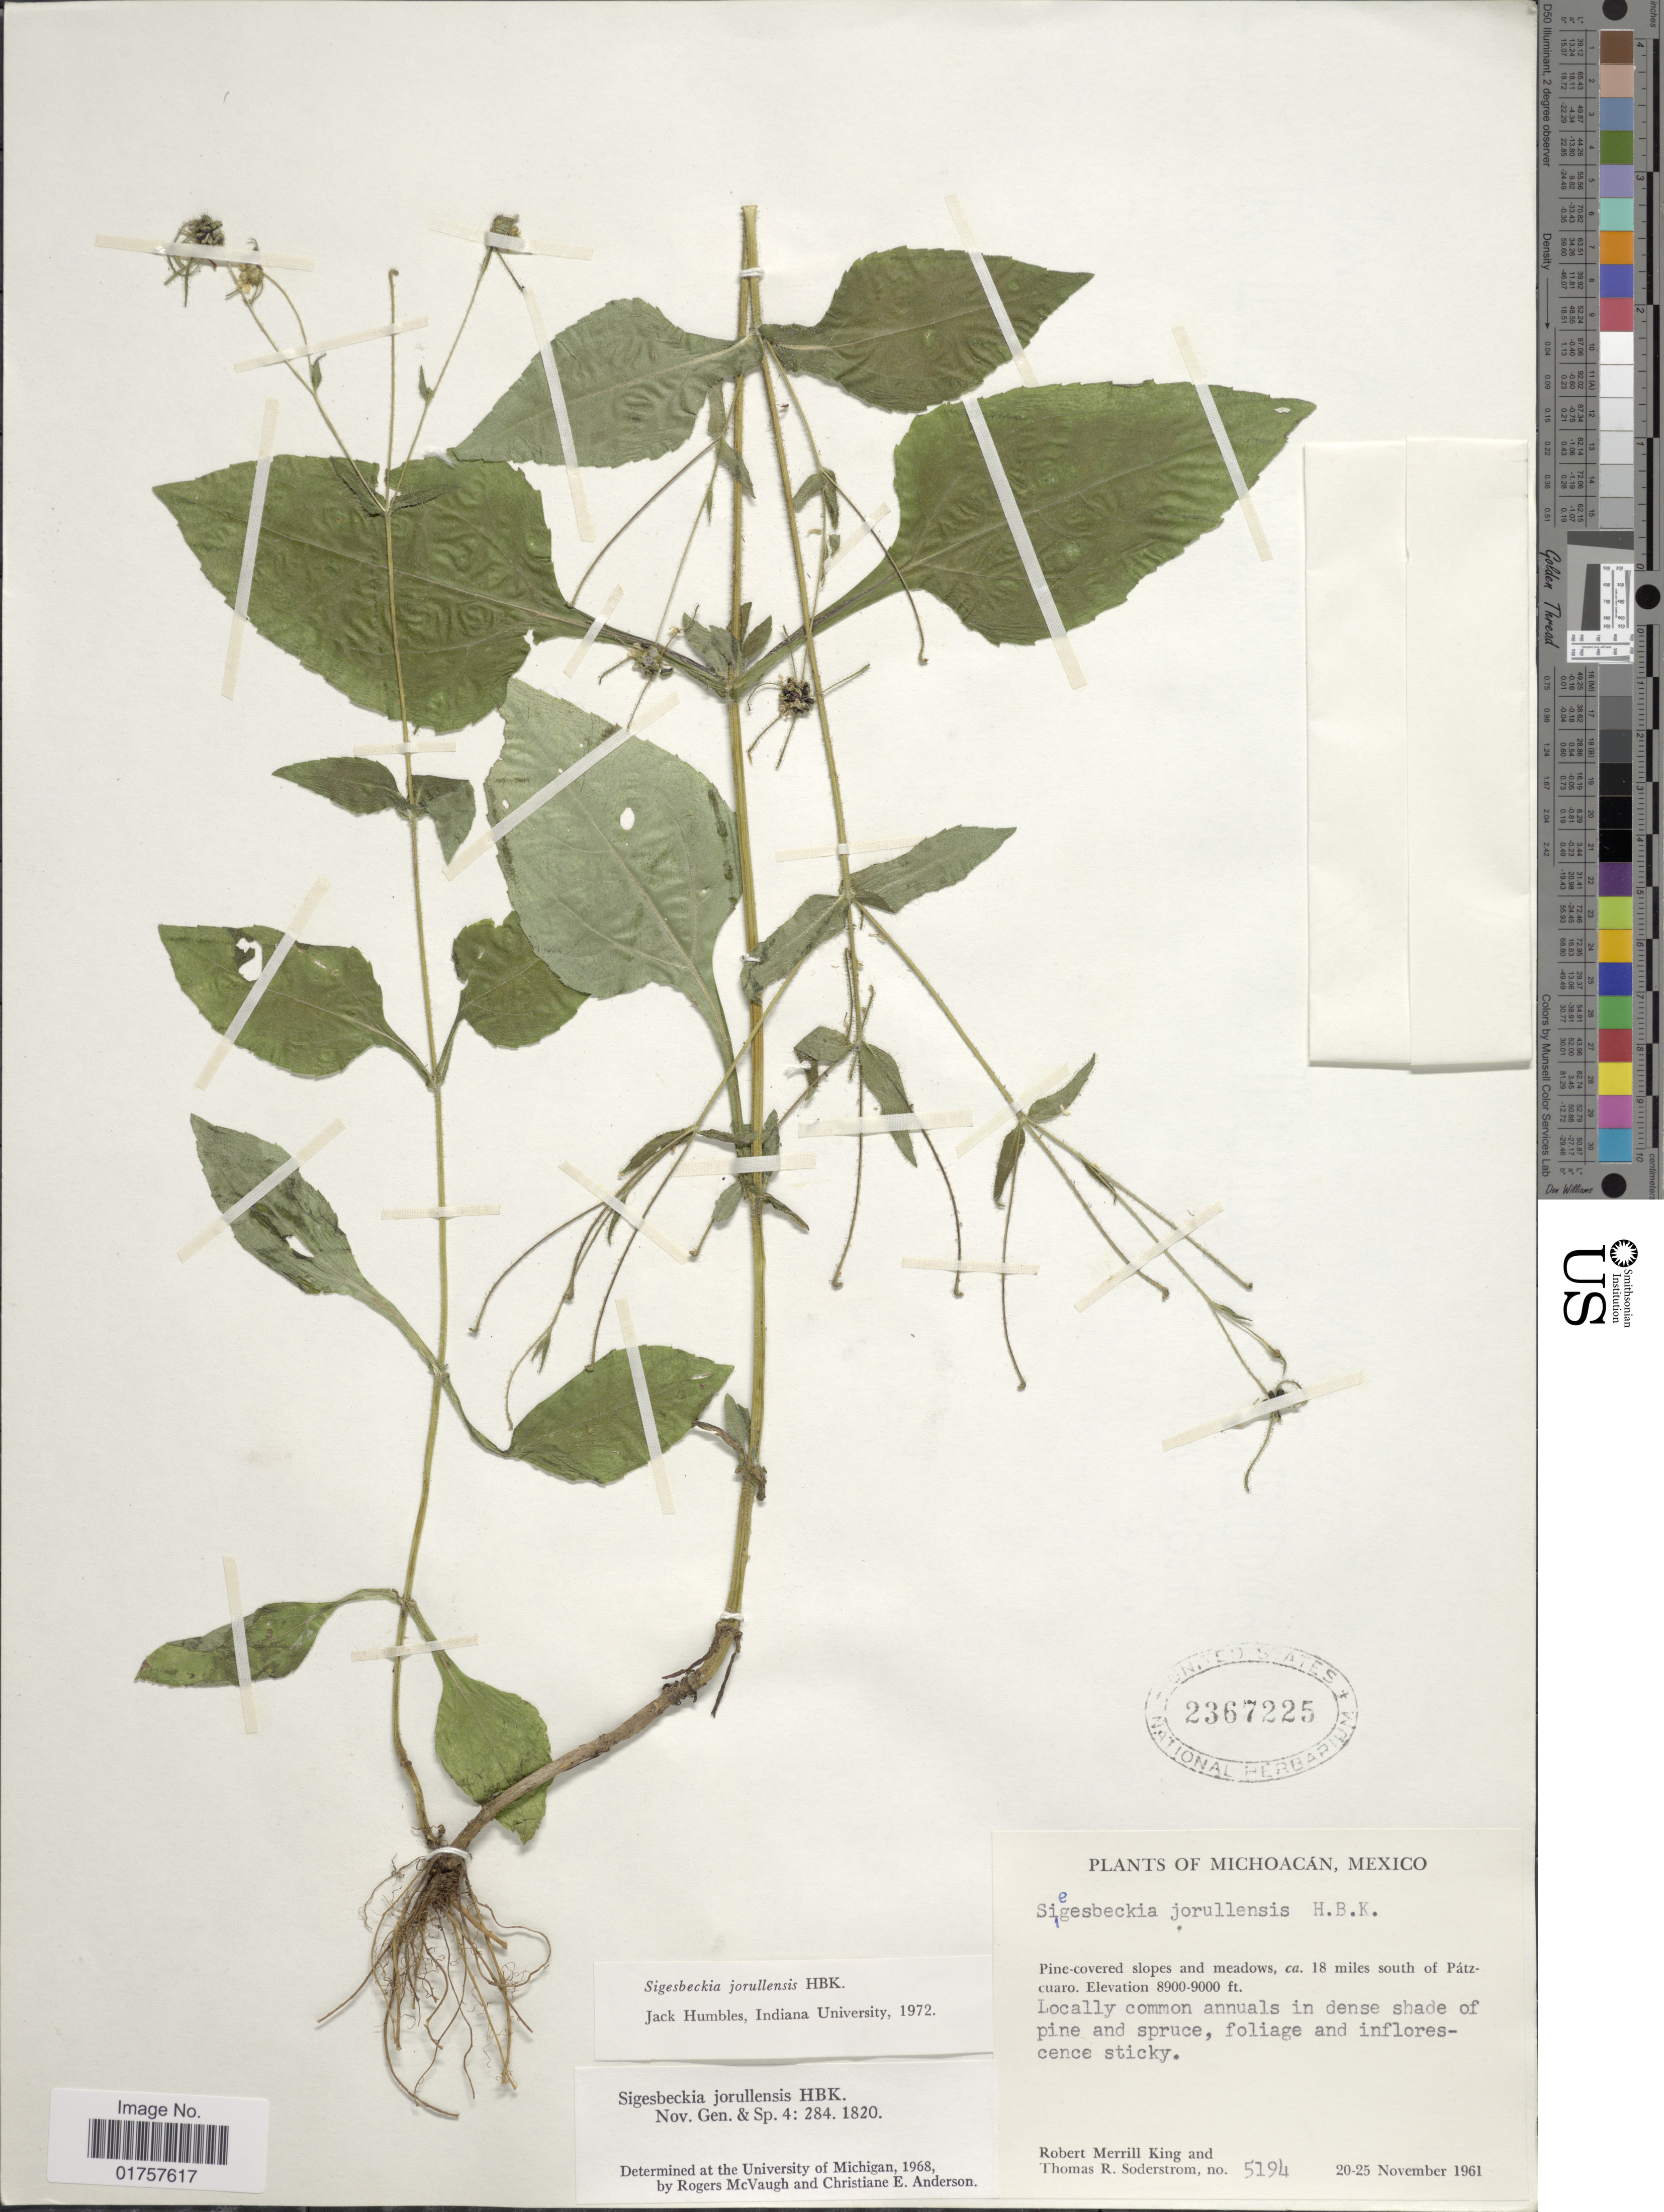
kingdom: Plantae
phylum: Tracheophyta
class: Magnoliopsida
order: Asterales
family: Asteraceae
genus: Sigesbeckia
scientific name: Sigesbeckia jorullensis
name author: Kunth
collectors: R. M. King & T. R. Soderstrom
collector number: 5194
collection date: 1961-11-20/1961-11-25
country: Mexico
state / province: Michoacán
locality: Ca. 18 miles south of Pátzcuaro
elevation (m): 2713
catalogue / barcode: US 2367225